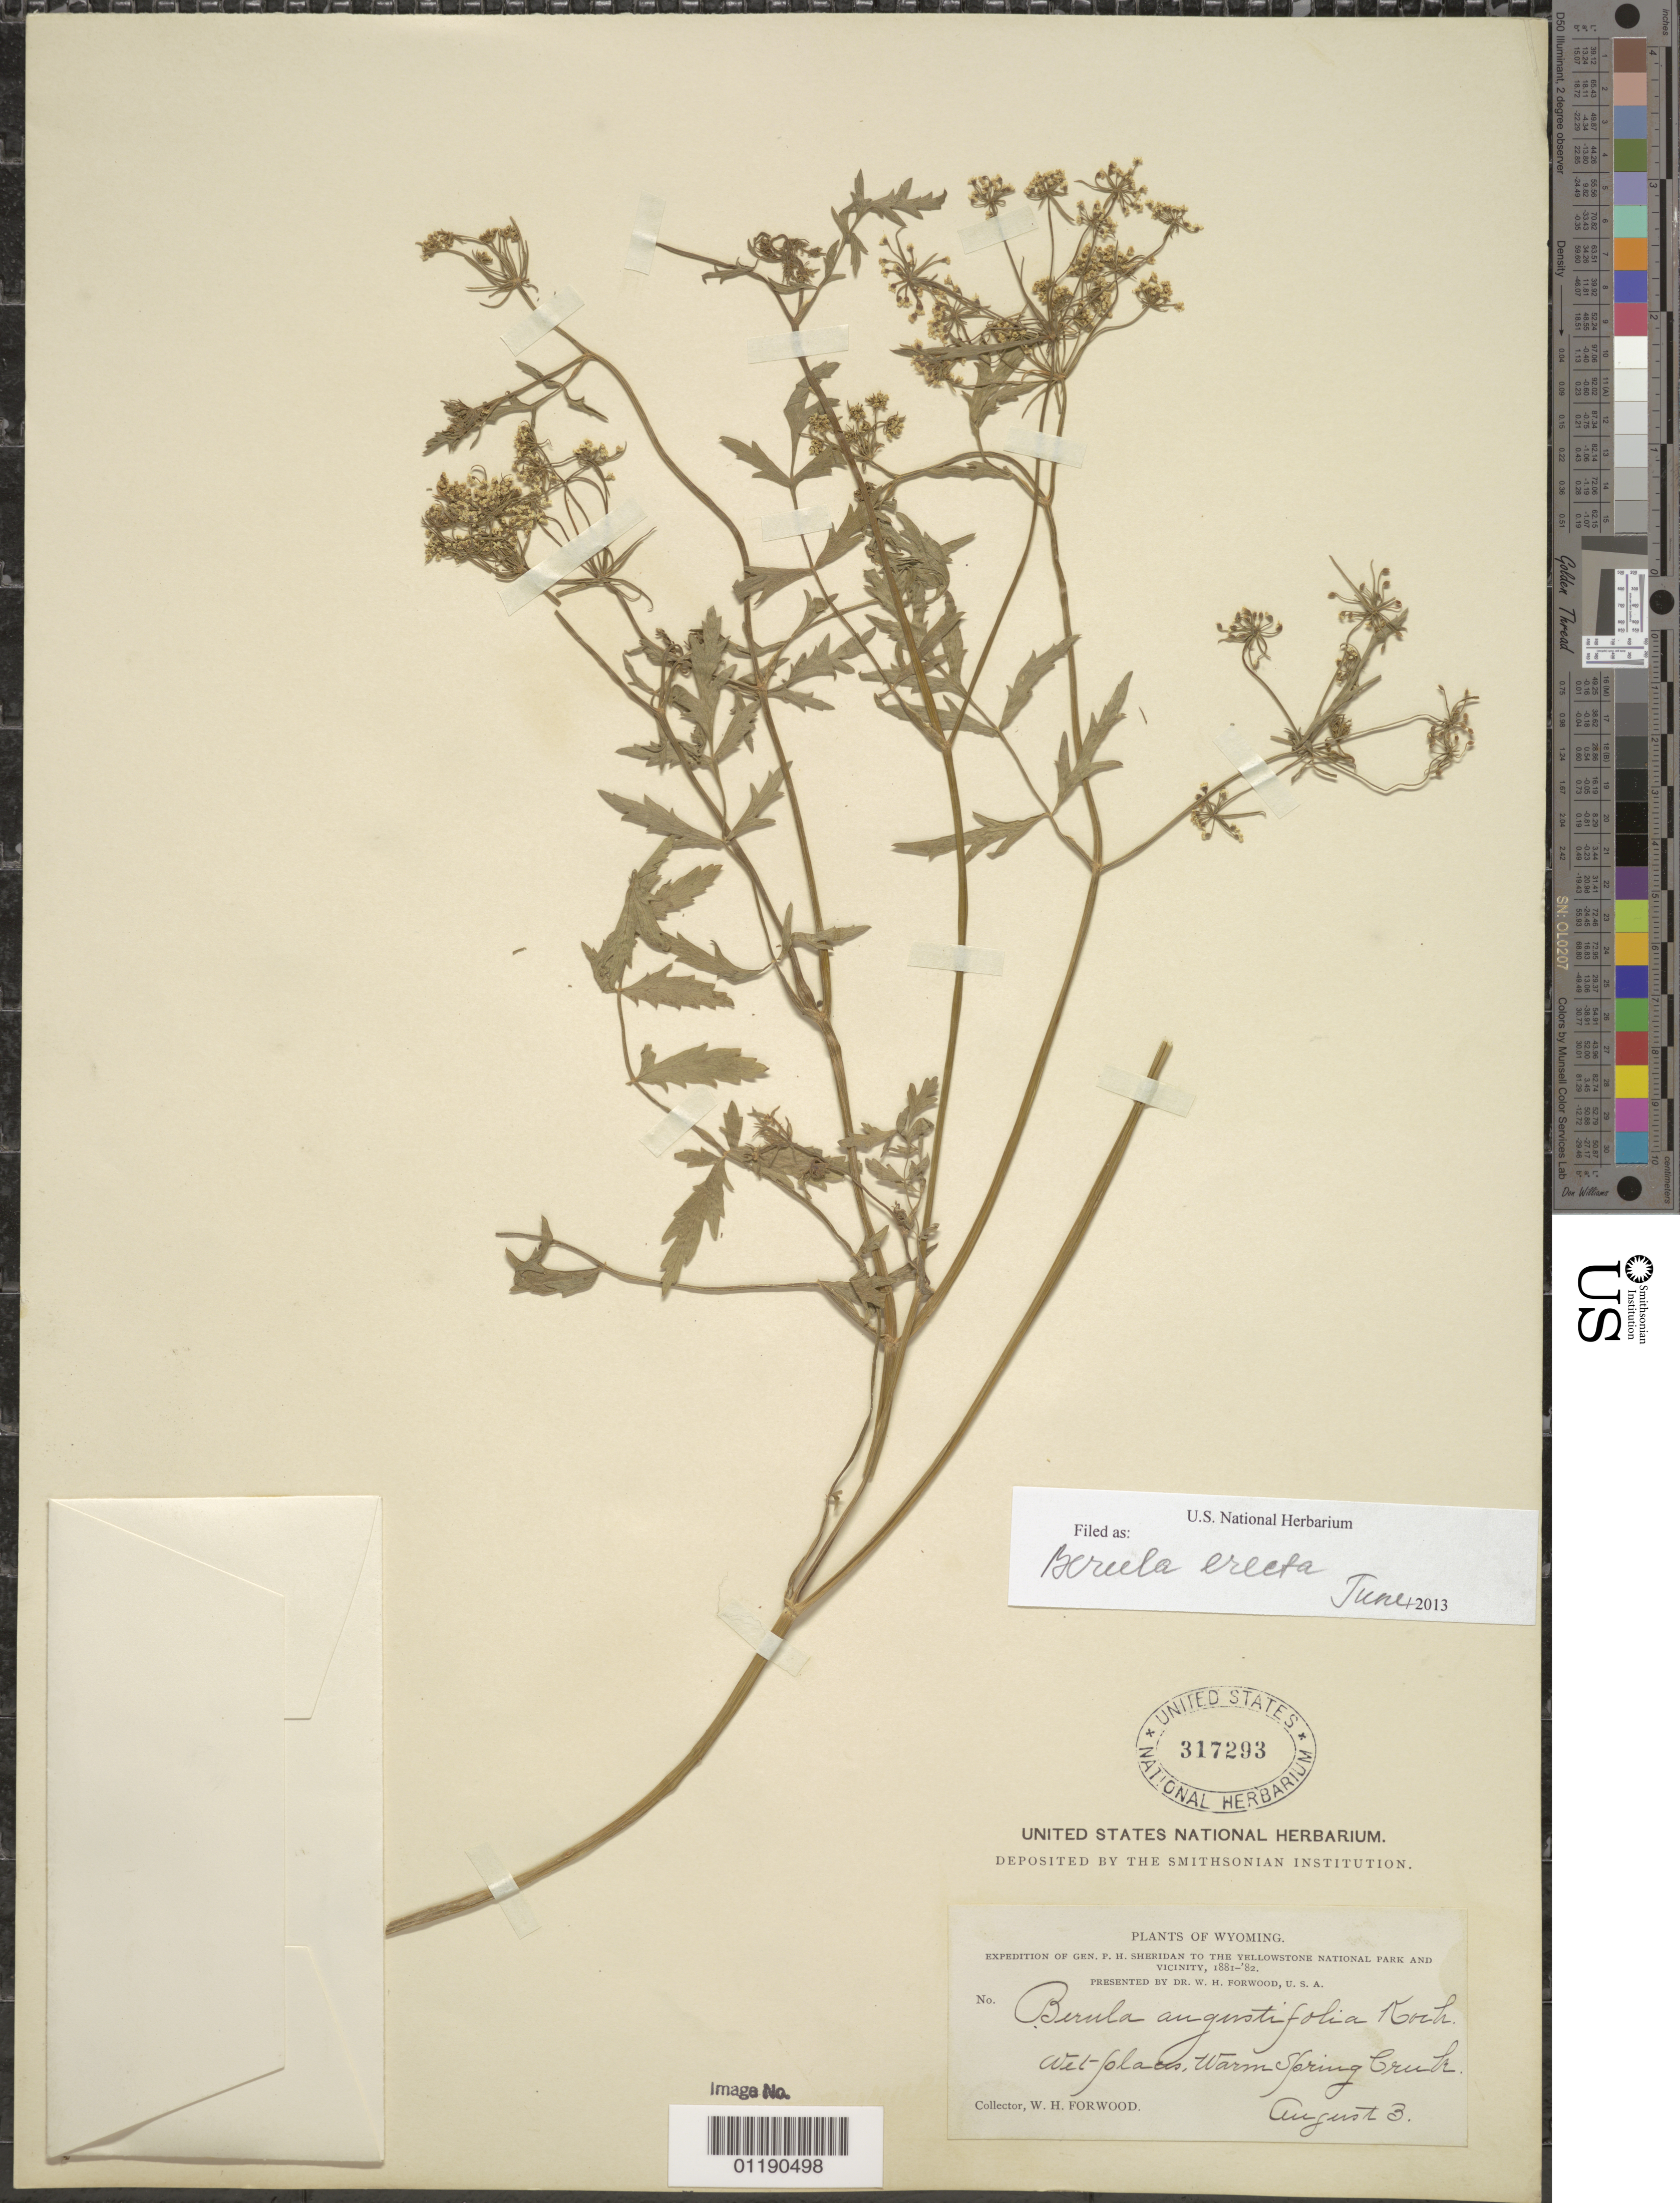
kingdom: Plantae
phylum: Tracheophyta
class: Magnoliopsida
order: Apiales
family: Apiaceae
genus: Berula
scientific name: Berula erecta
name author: (Huds.) Coville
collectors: W. Forwood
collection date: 1881-08-03 or 1882-08-03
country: United States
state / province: Wyoming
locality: Warm Spring Creek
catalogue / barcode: US 317293